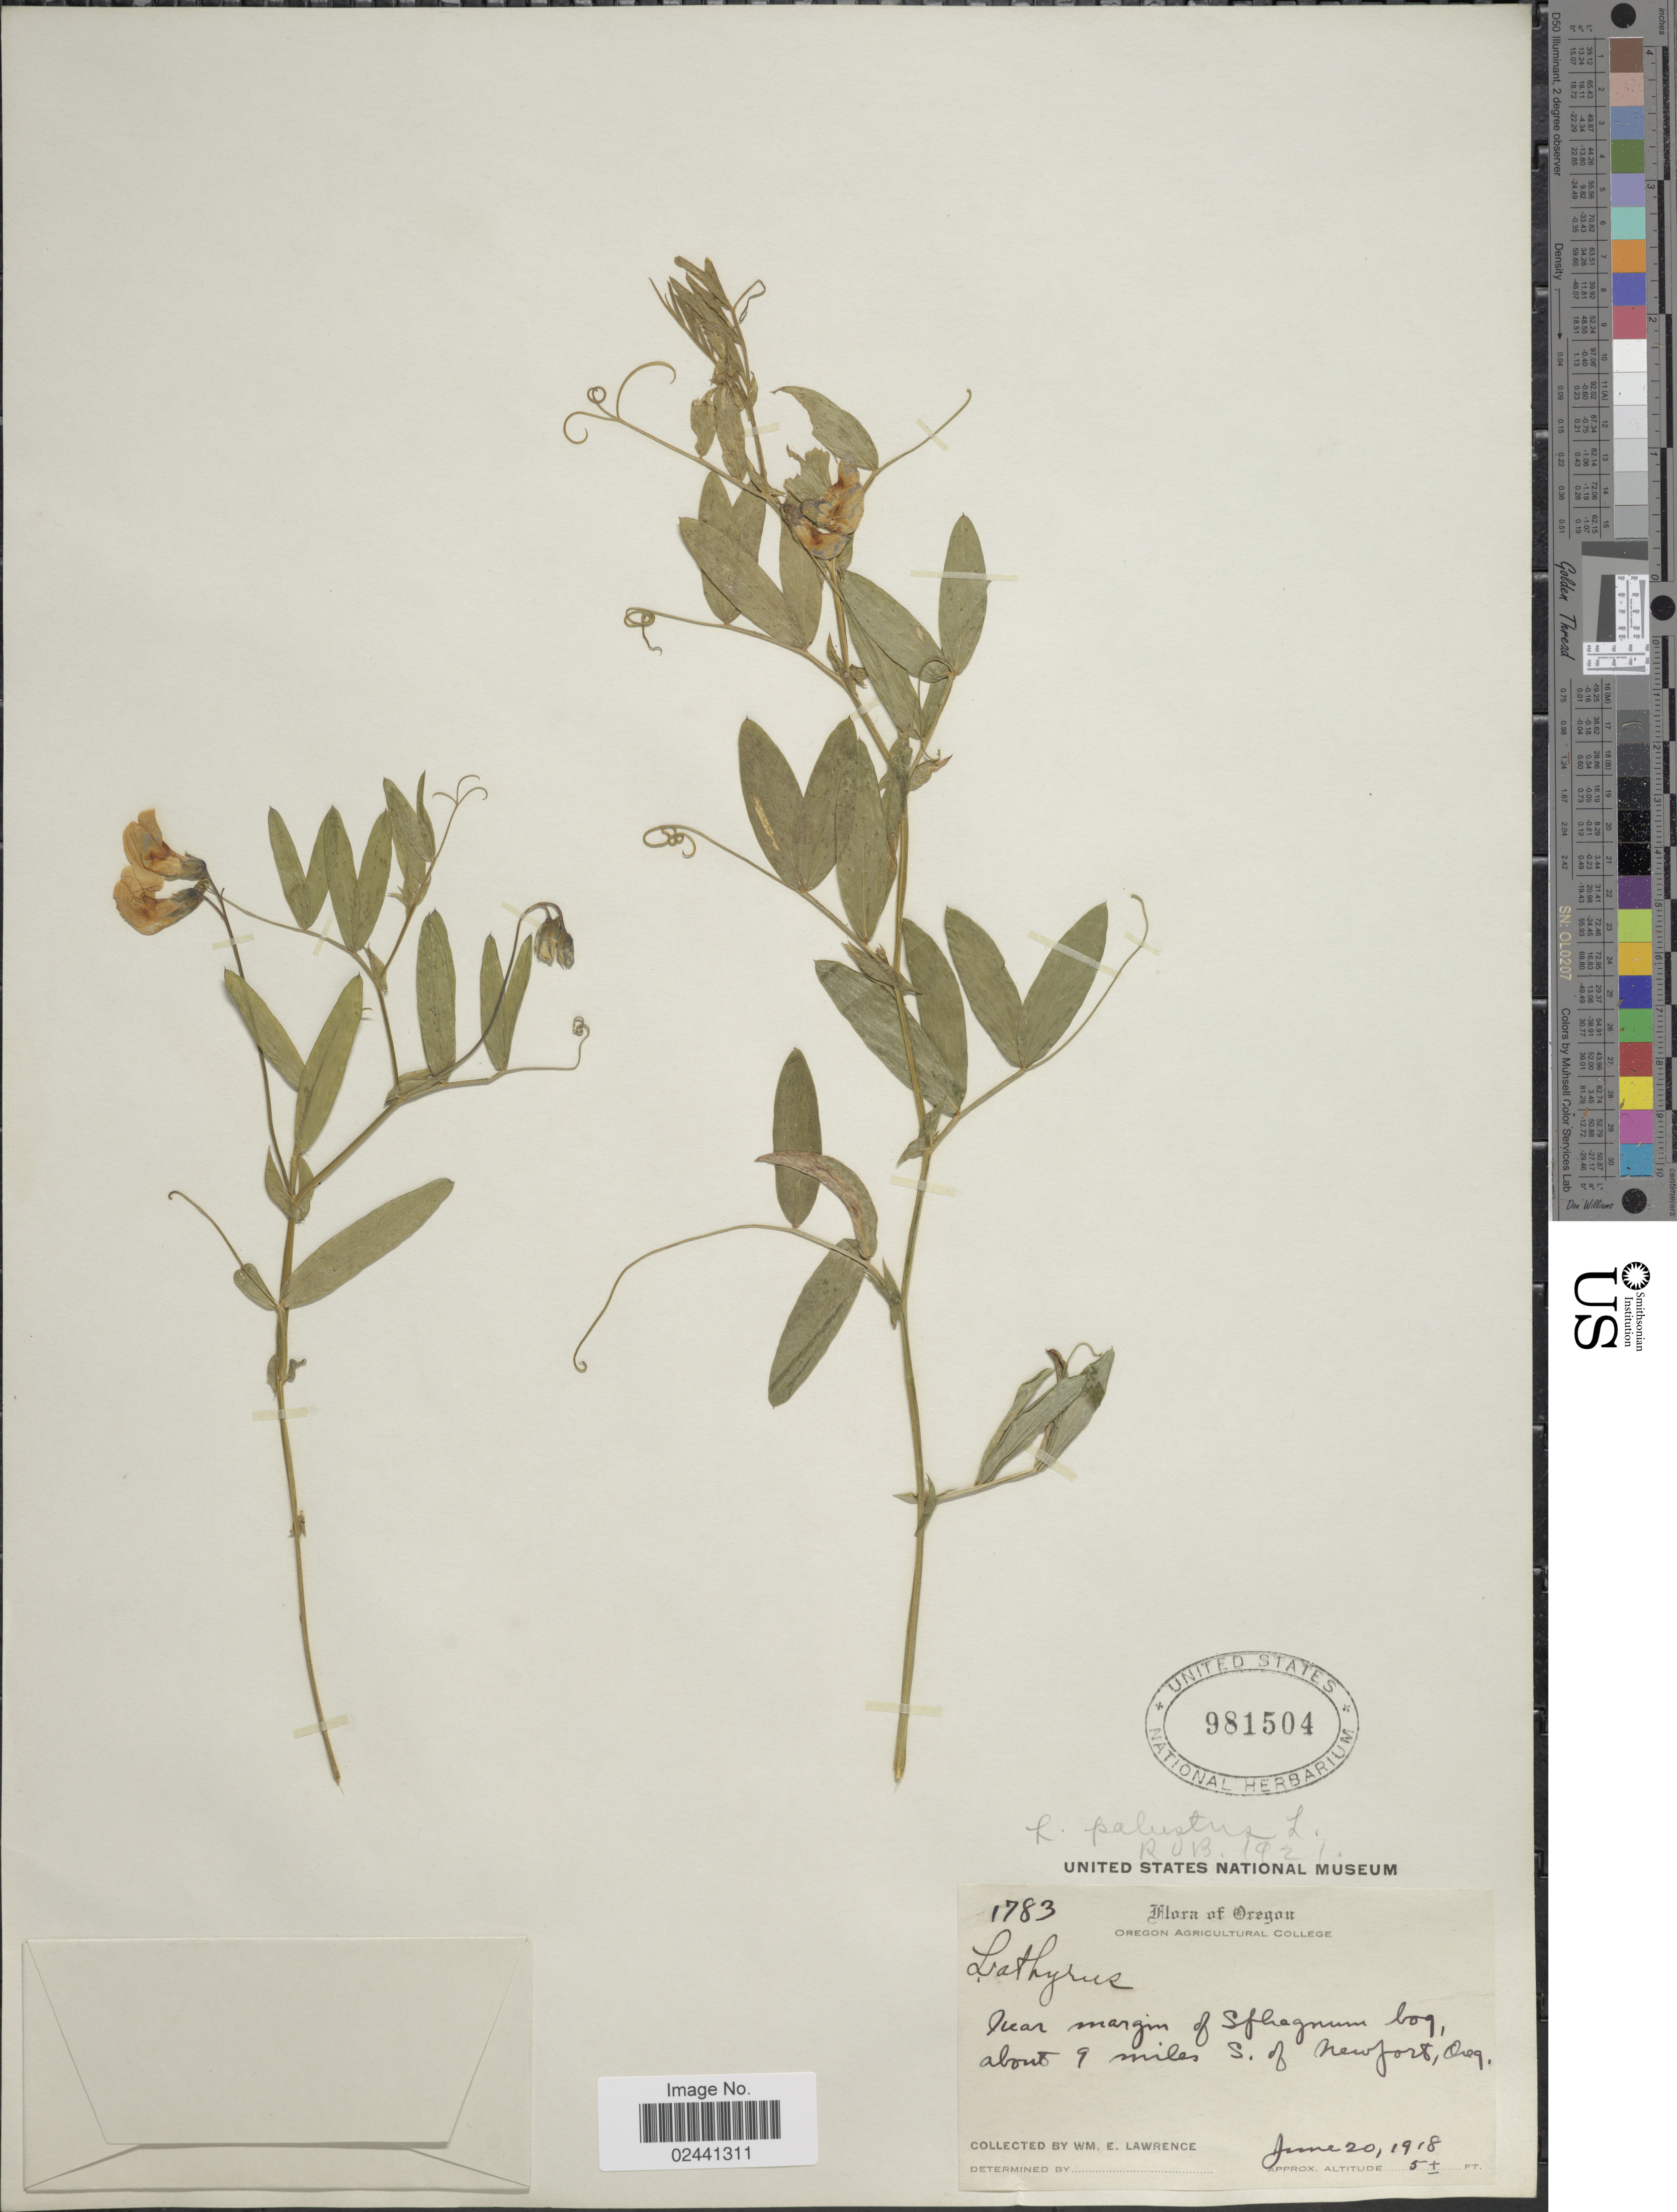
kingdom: Plantae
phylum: Tracheophyta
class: Magnoliopsida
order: Fabales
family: Fabaceae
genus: Lathyrus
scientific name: Lathyrus palustris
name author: L.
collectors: W. Lawrence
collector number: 1783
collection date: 1918-06-20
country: United States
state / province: Oregon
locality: Near margin of Sphagnum bog, about 9 miles S. of Newport, Oreg.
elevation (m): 2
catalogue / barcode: US 981504